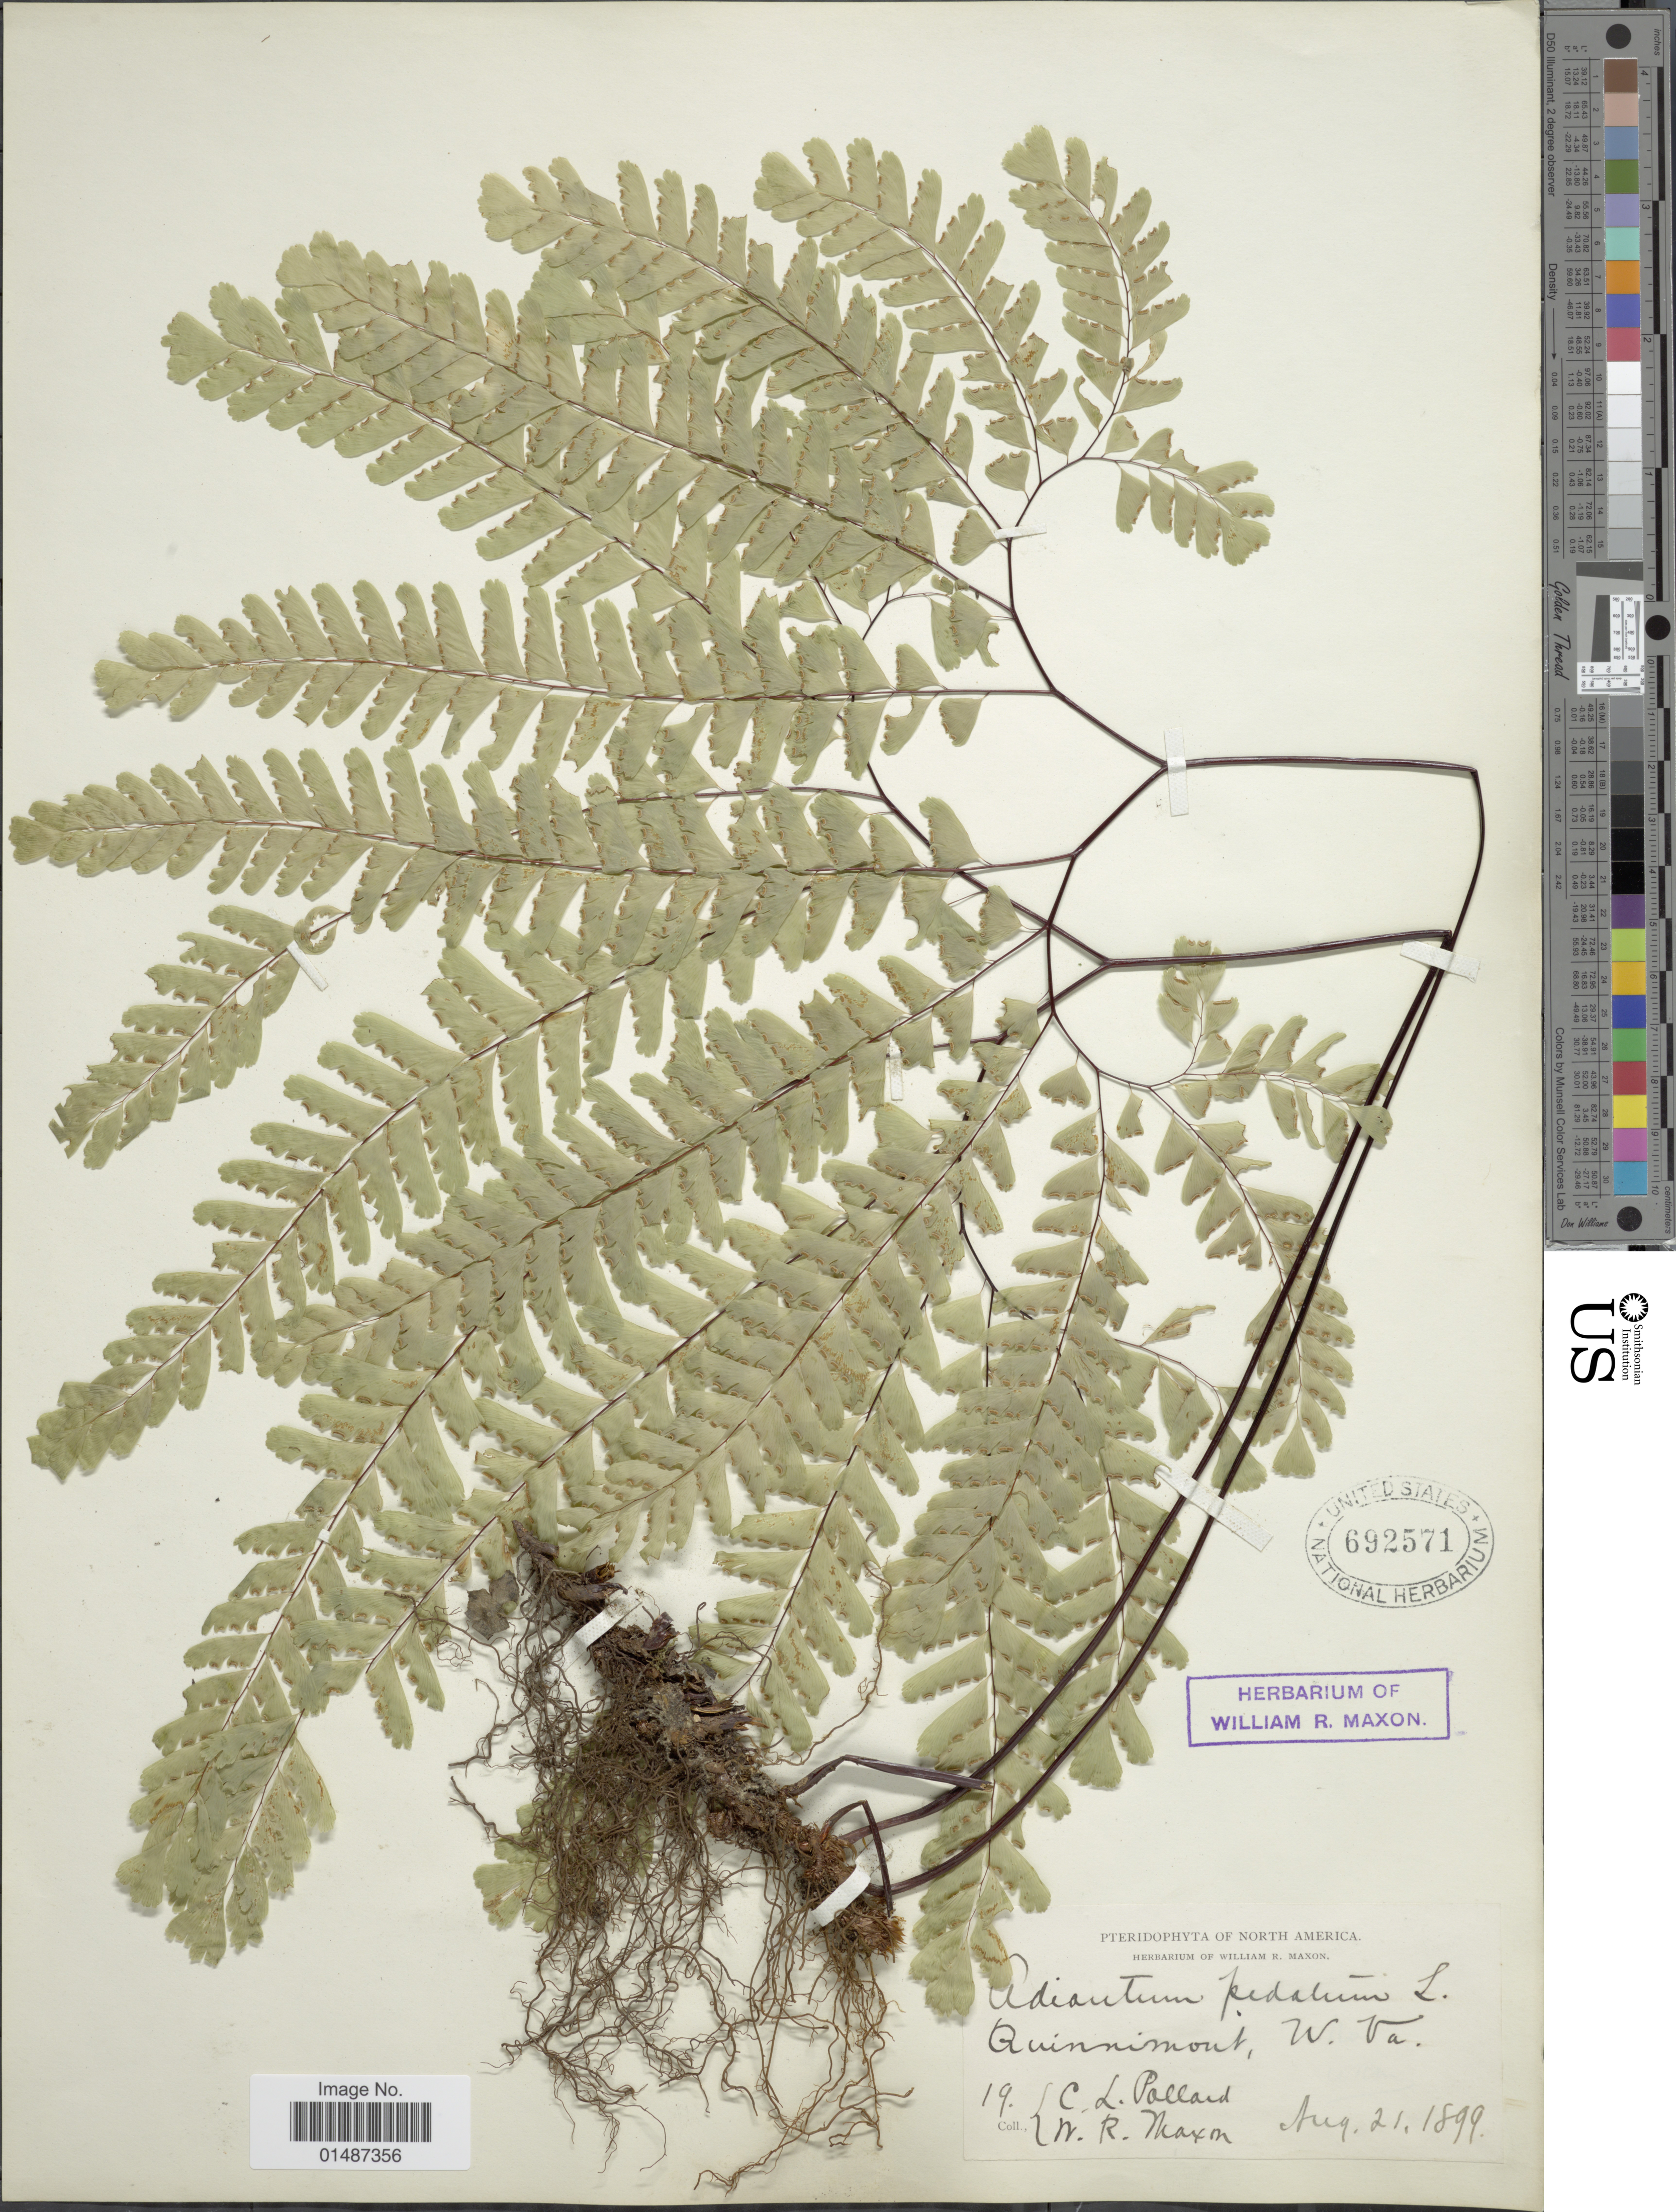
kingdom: Plantae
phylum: Tracheophyta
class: Polypodiopsida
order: Polypodiales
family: Pteridaceae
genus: Adiantum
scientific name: Adiantum pedatum var. pedatum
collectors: C. L. Pollard & W. R. Maxon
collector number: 19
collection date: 1899-08-21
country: United States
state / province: West Virginia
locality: Quinnimont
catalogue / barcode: US 692571